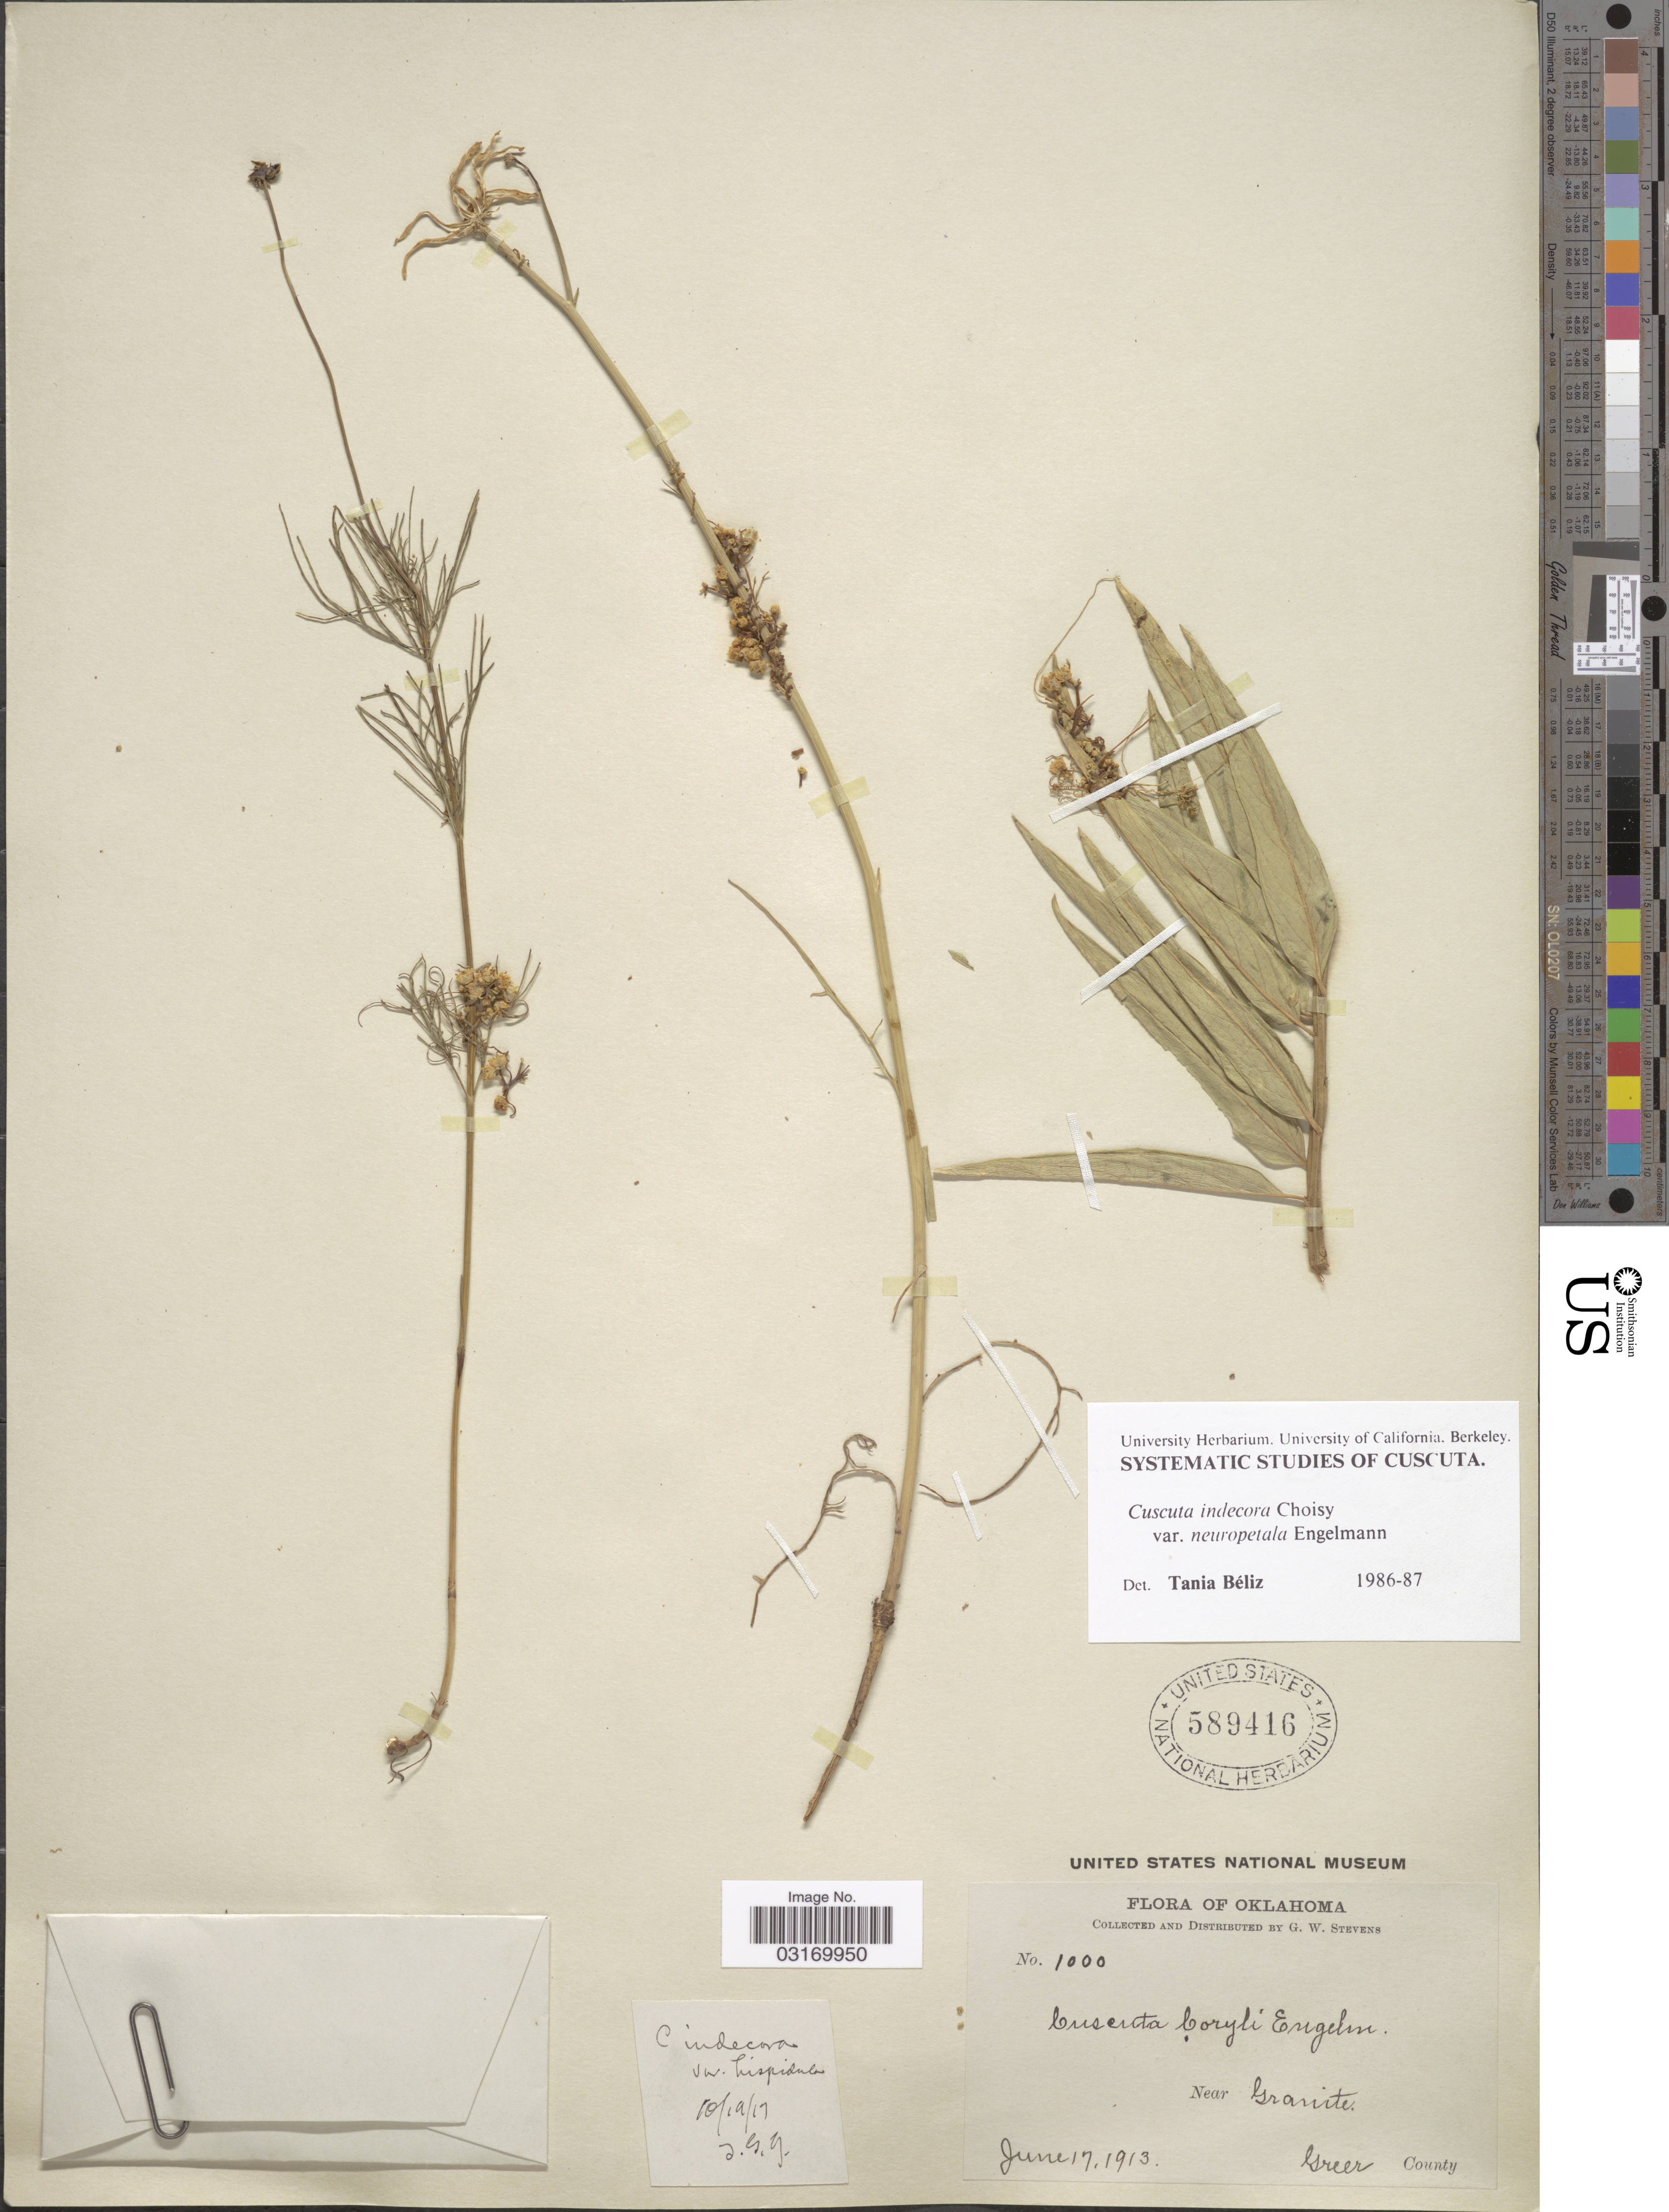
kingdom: Plantae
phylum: Tracheophyta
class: Magnoliopsida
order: Solanales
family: Convolvulaceae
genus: Cuscuta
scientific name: Cuscuta indecora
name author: Choisy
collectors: G. W. Stevens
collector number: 1000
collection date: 1913-06-17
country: United States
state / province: Oklahoma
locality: Near Granite.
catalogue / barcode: US 589416